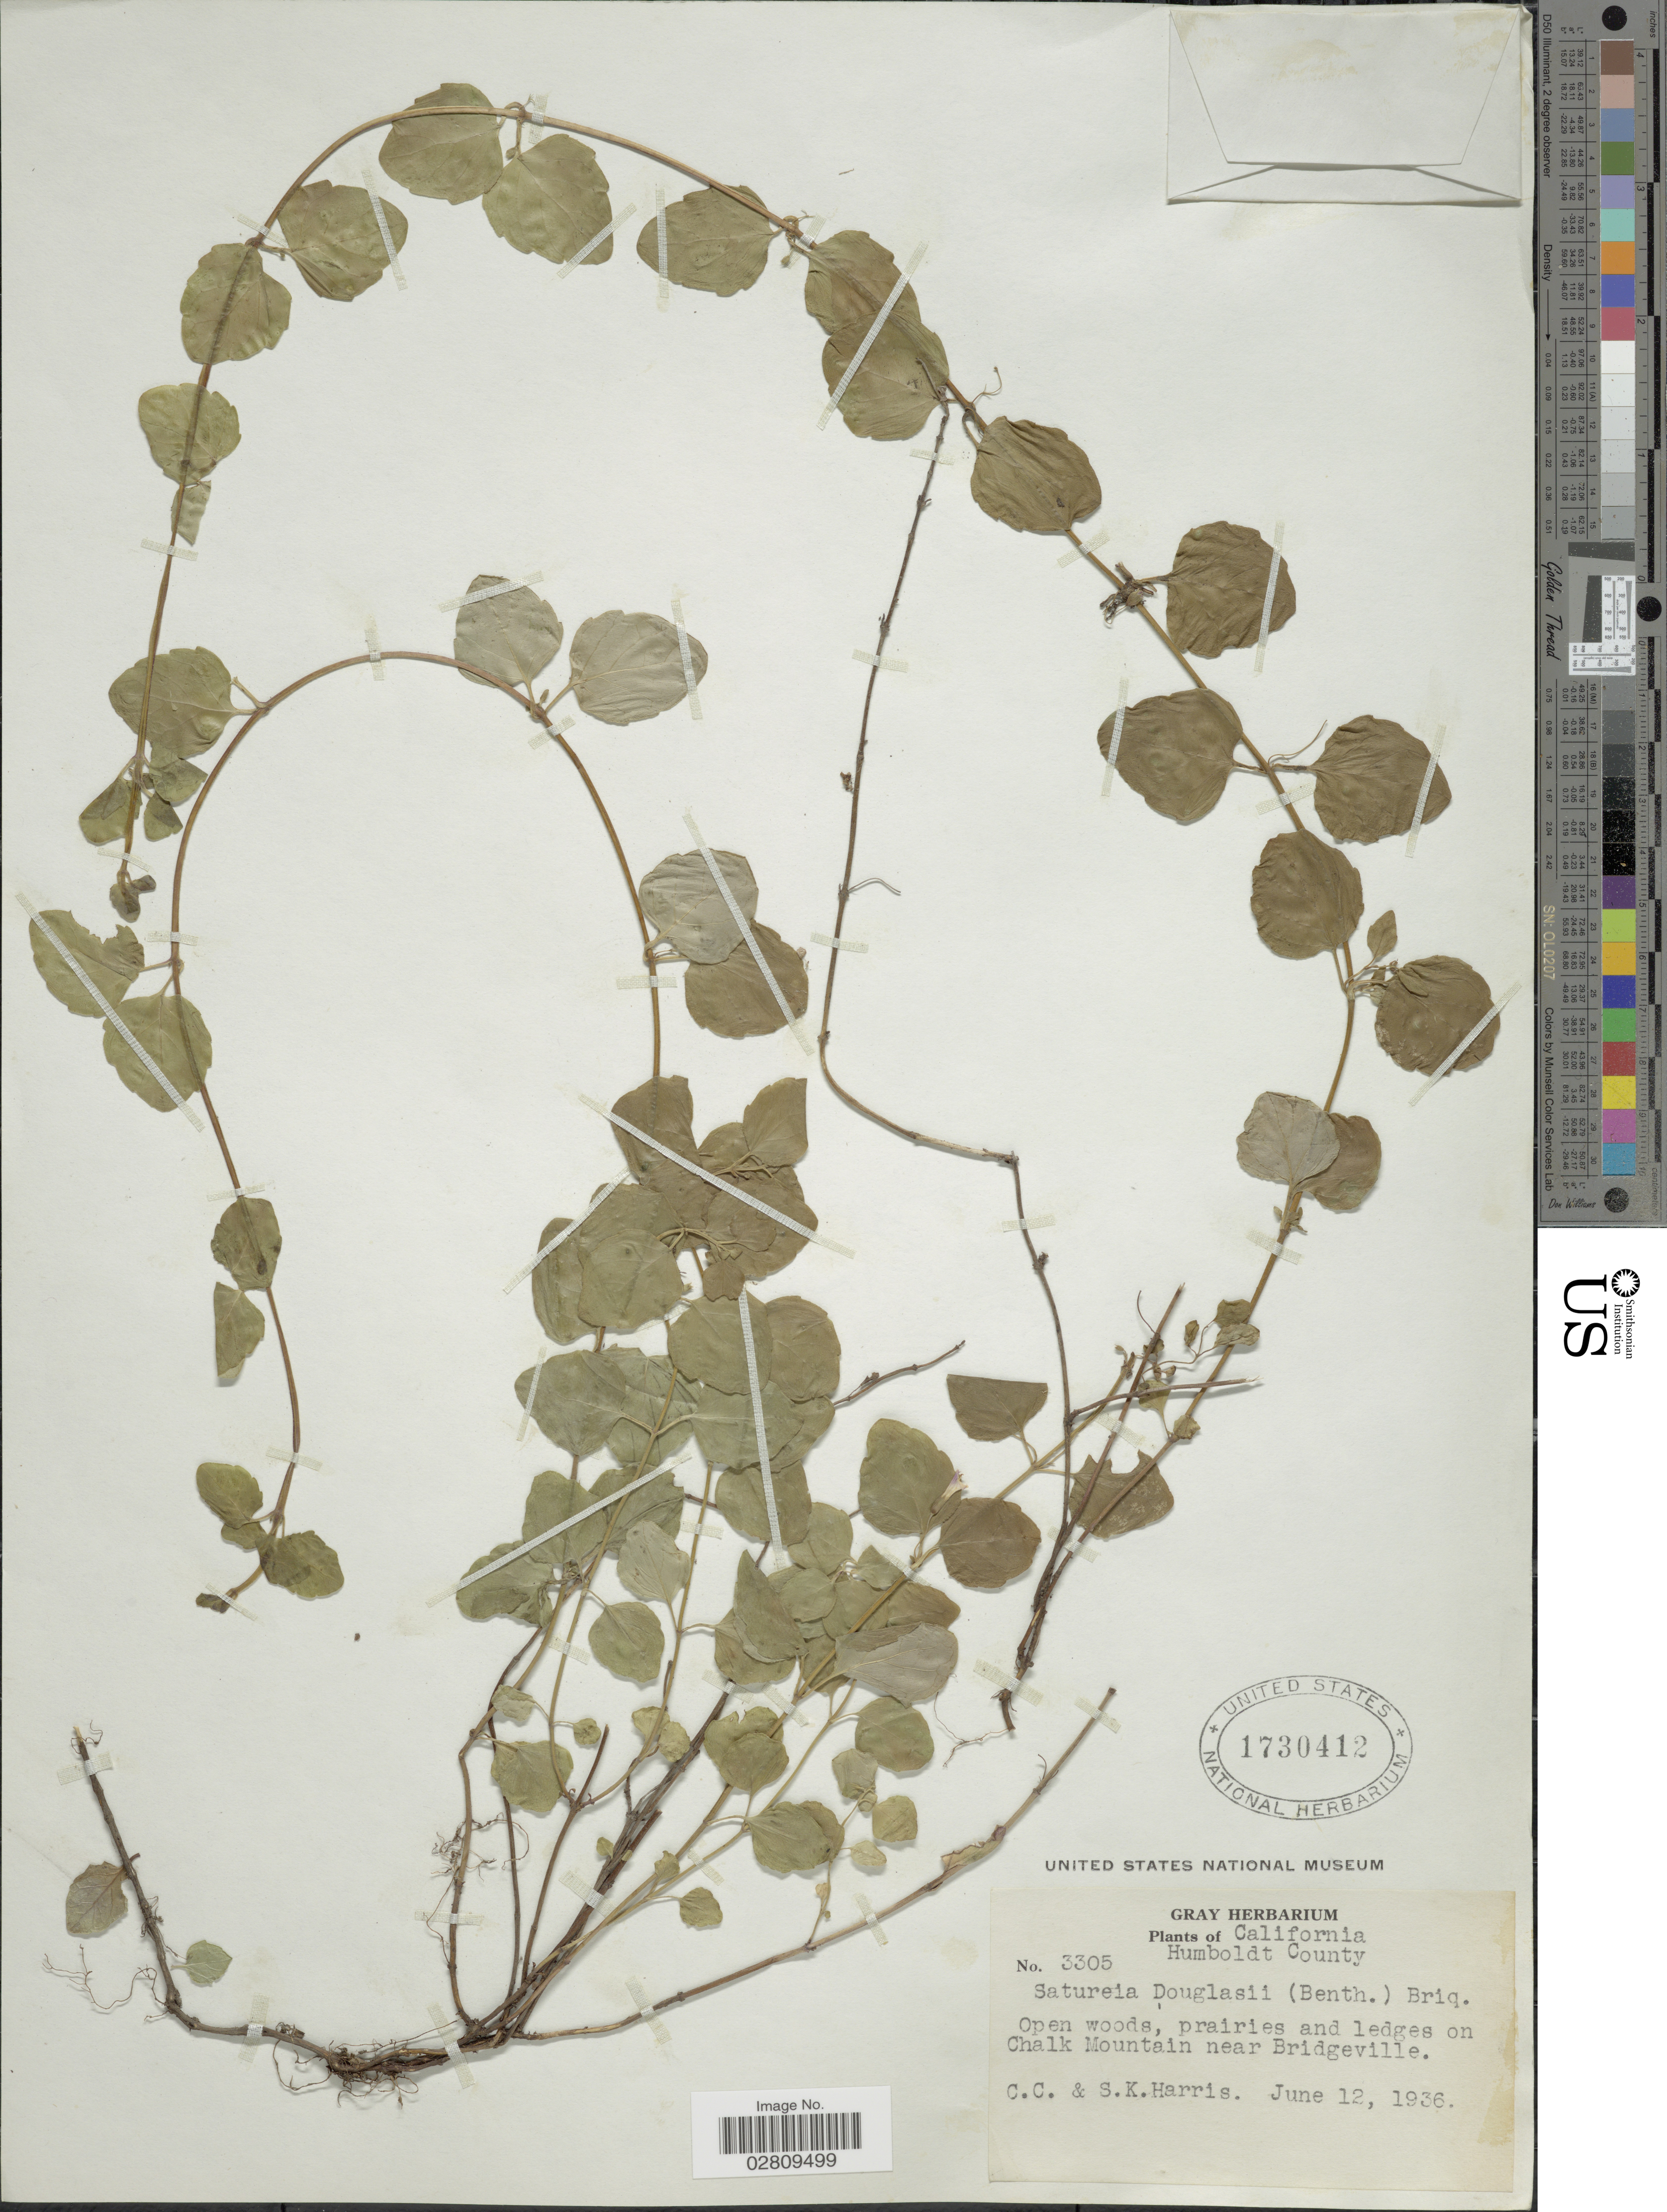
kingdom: Plantae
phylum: Tracheophyta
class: Magnoliopsida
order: Lamiales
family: Lamiaceae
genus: Micromeria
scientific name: Micromeria douglasii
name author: Benth.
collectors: C. C. Harris & S. K. Harris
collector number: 3305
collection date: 1936-06-12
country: United States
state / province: California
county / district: Humboldt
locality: Humboldt County. Open woods, prairies and ledges on Chalk Mountain near Bridgeville.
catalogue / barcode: US 1730412